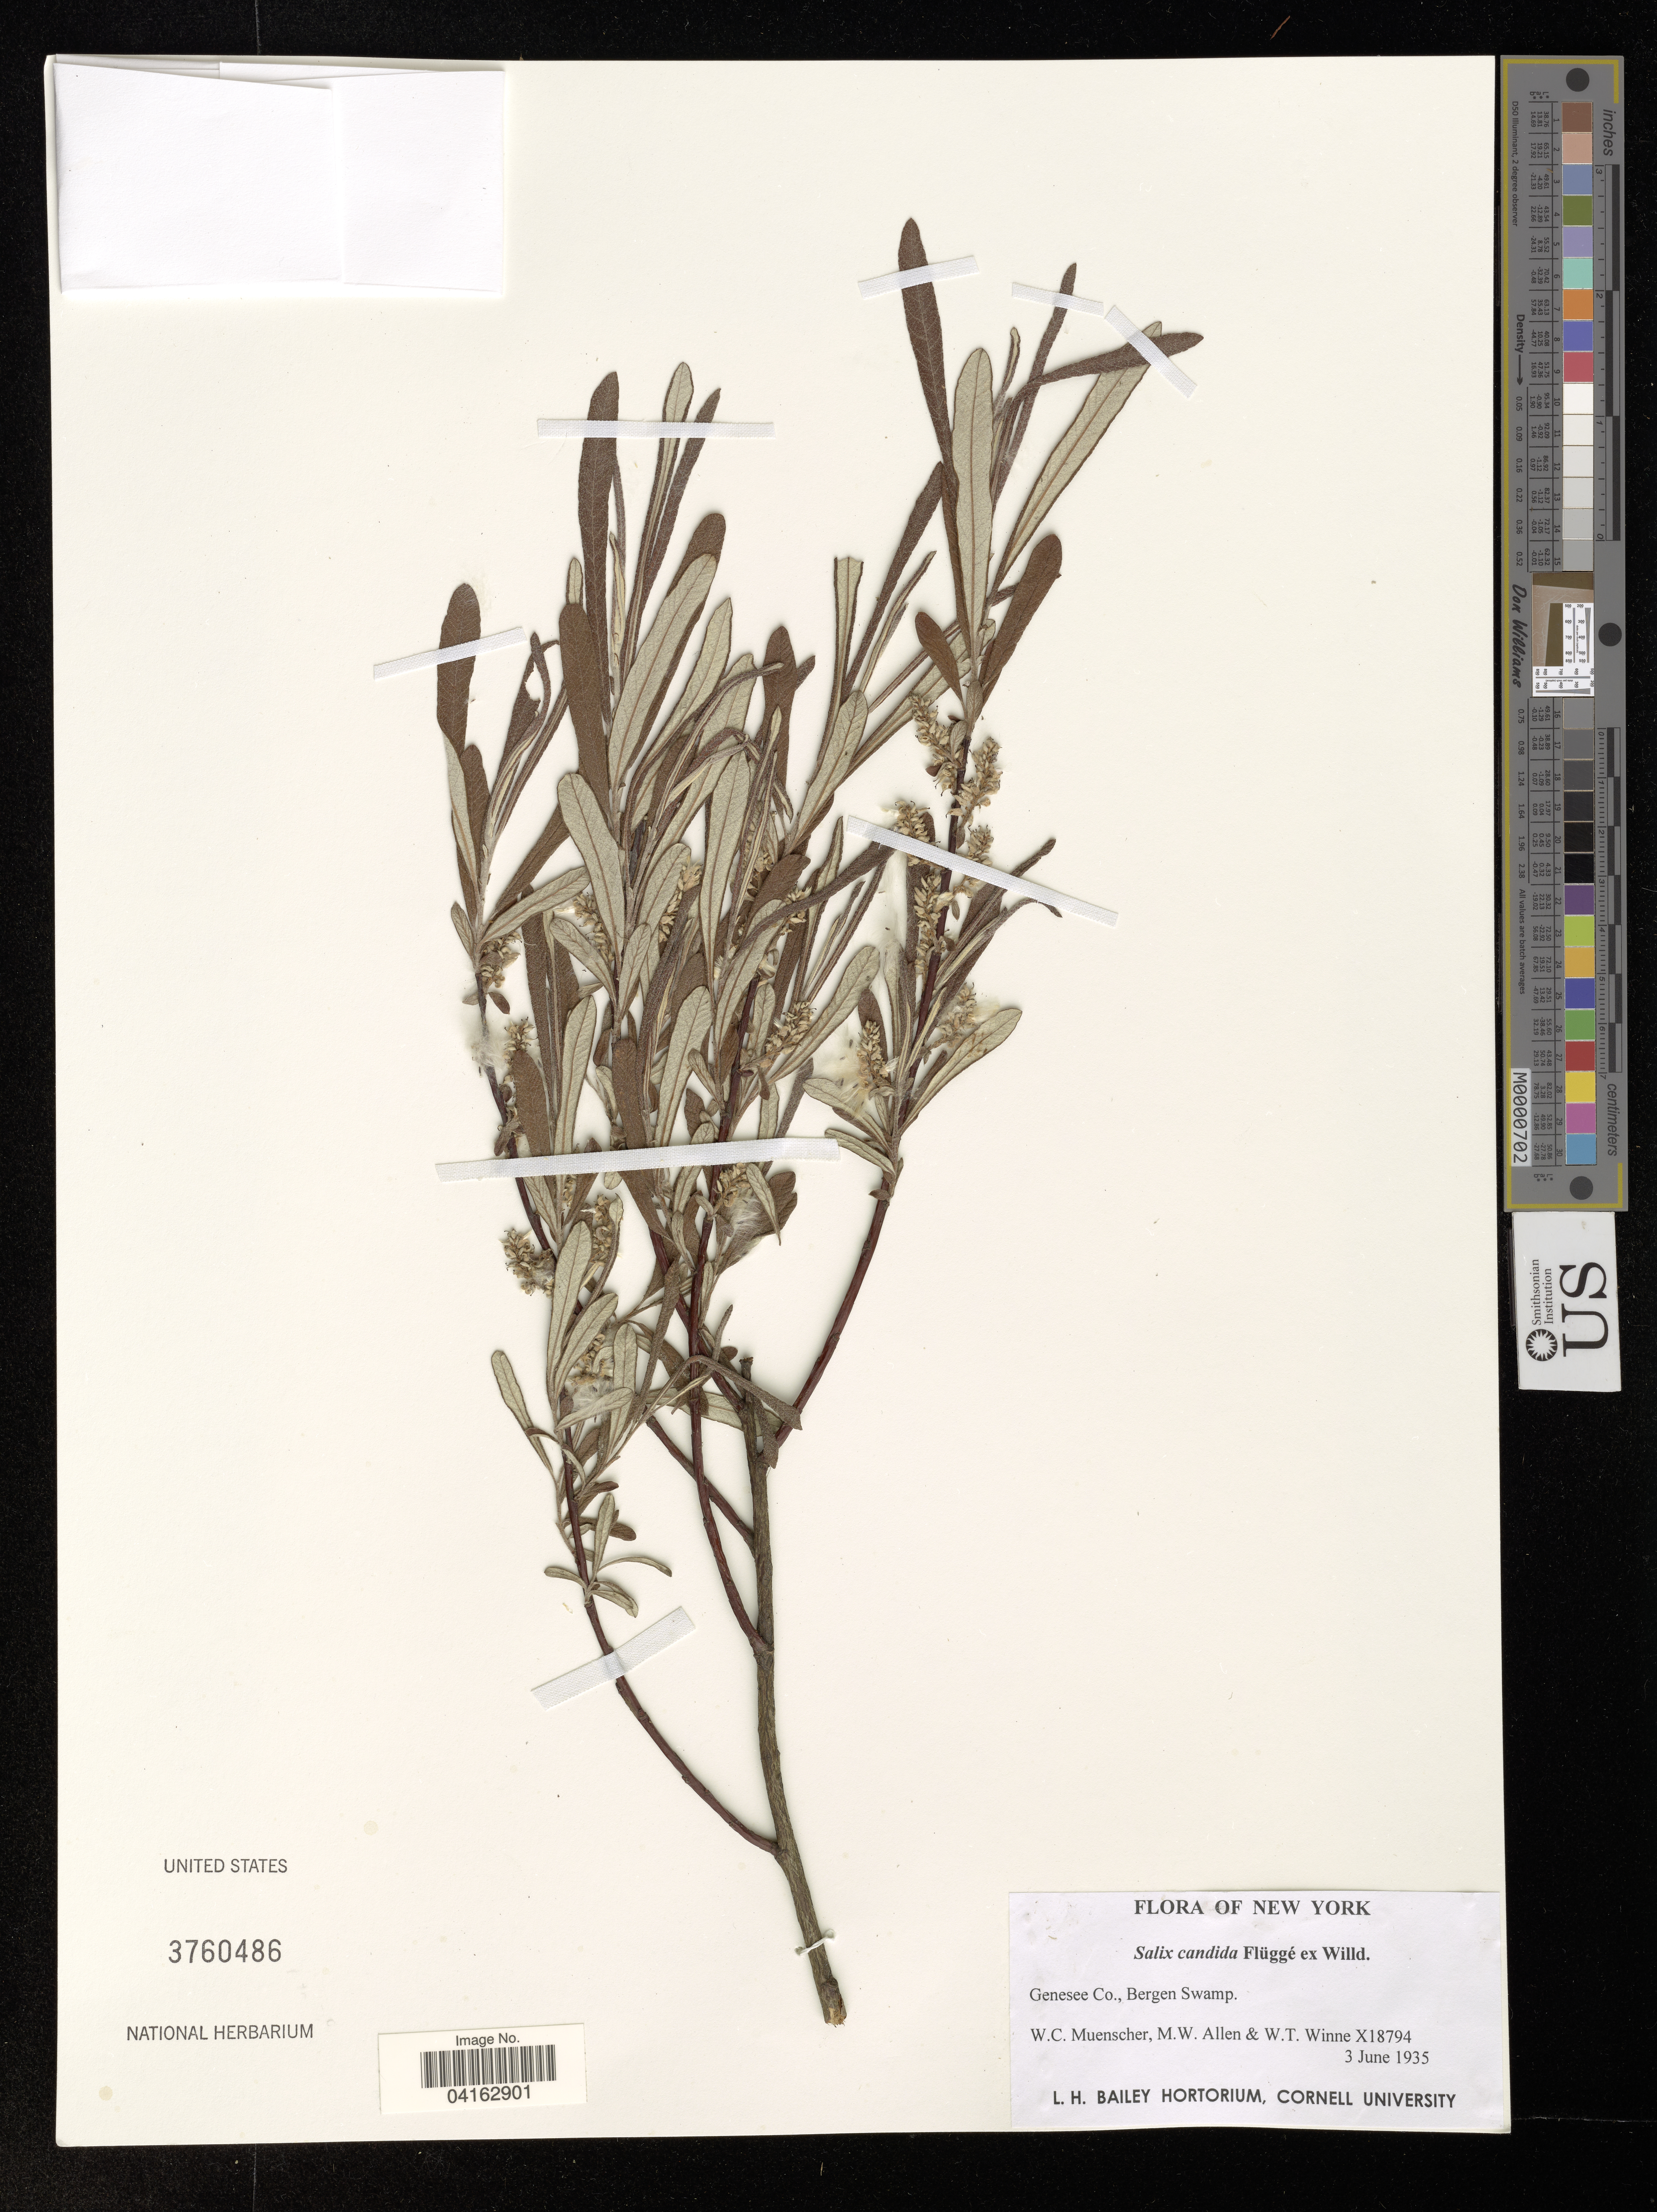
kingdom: Plantae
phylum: Tracheophyta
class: Magnoliopsida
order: Malpighiales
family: Salicaceae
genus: Salix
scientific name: Salix candida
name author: Flüggé ex Willd.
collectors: W. Muenscher, M. Allen & W. Winne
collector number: X18794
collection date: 1935-06-03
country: United States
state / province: New York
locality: Genesee Co., Bergen Swamp.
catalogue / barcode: US 3760486